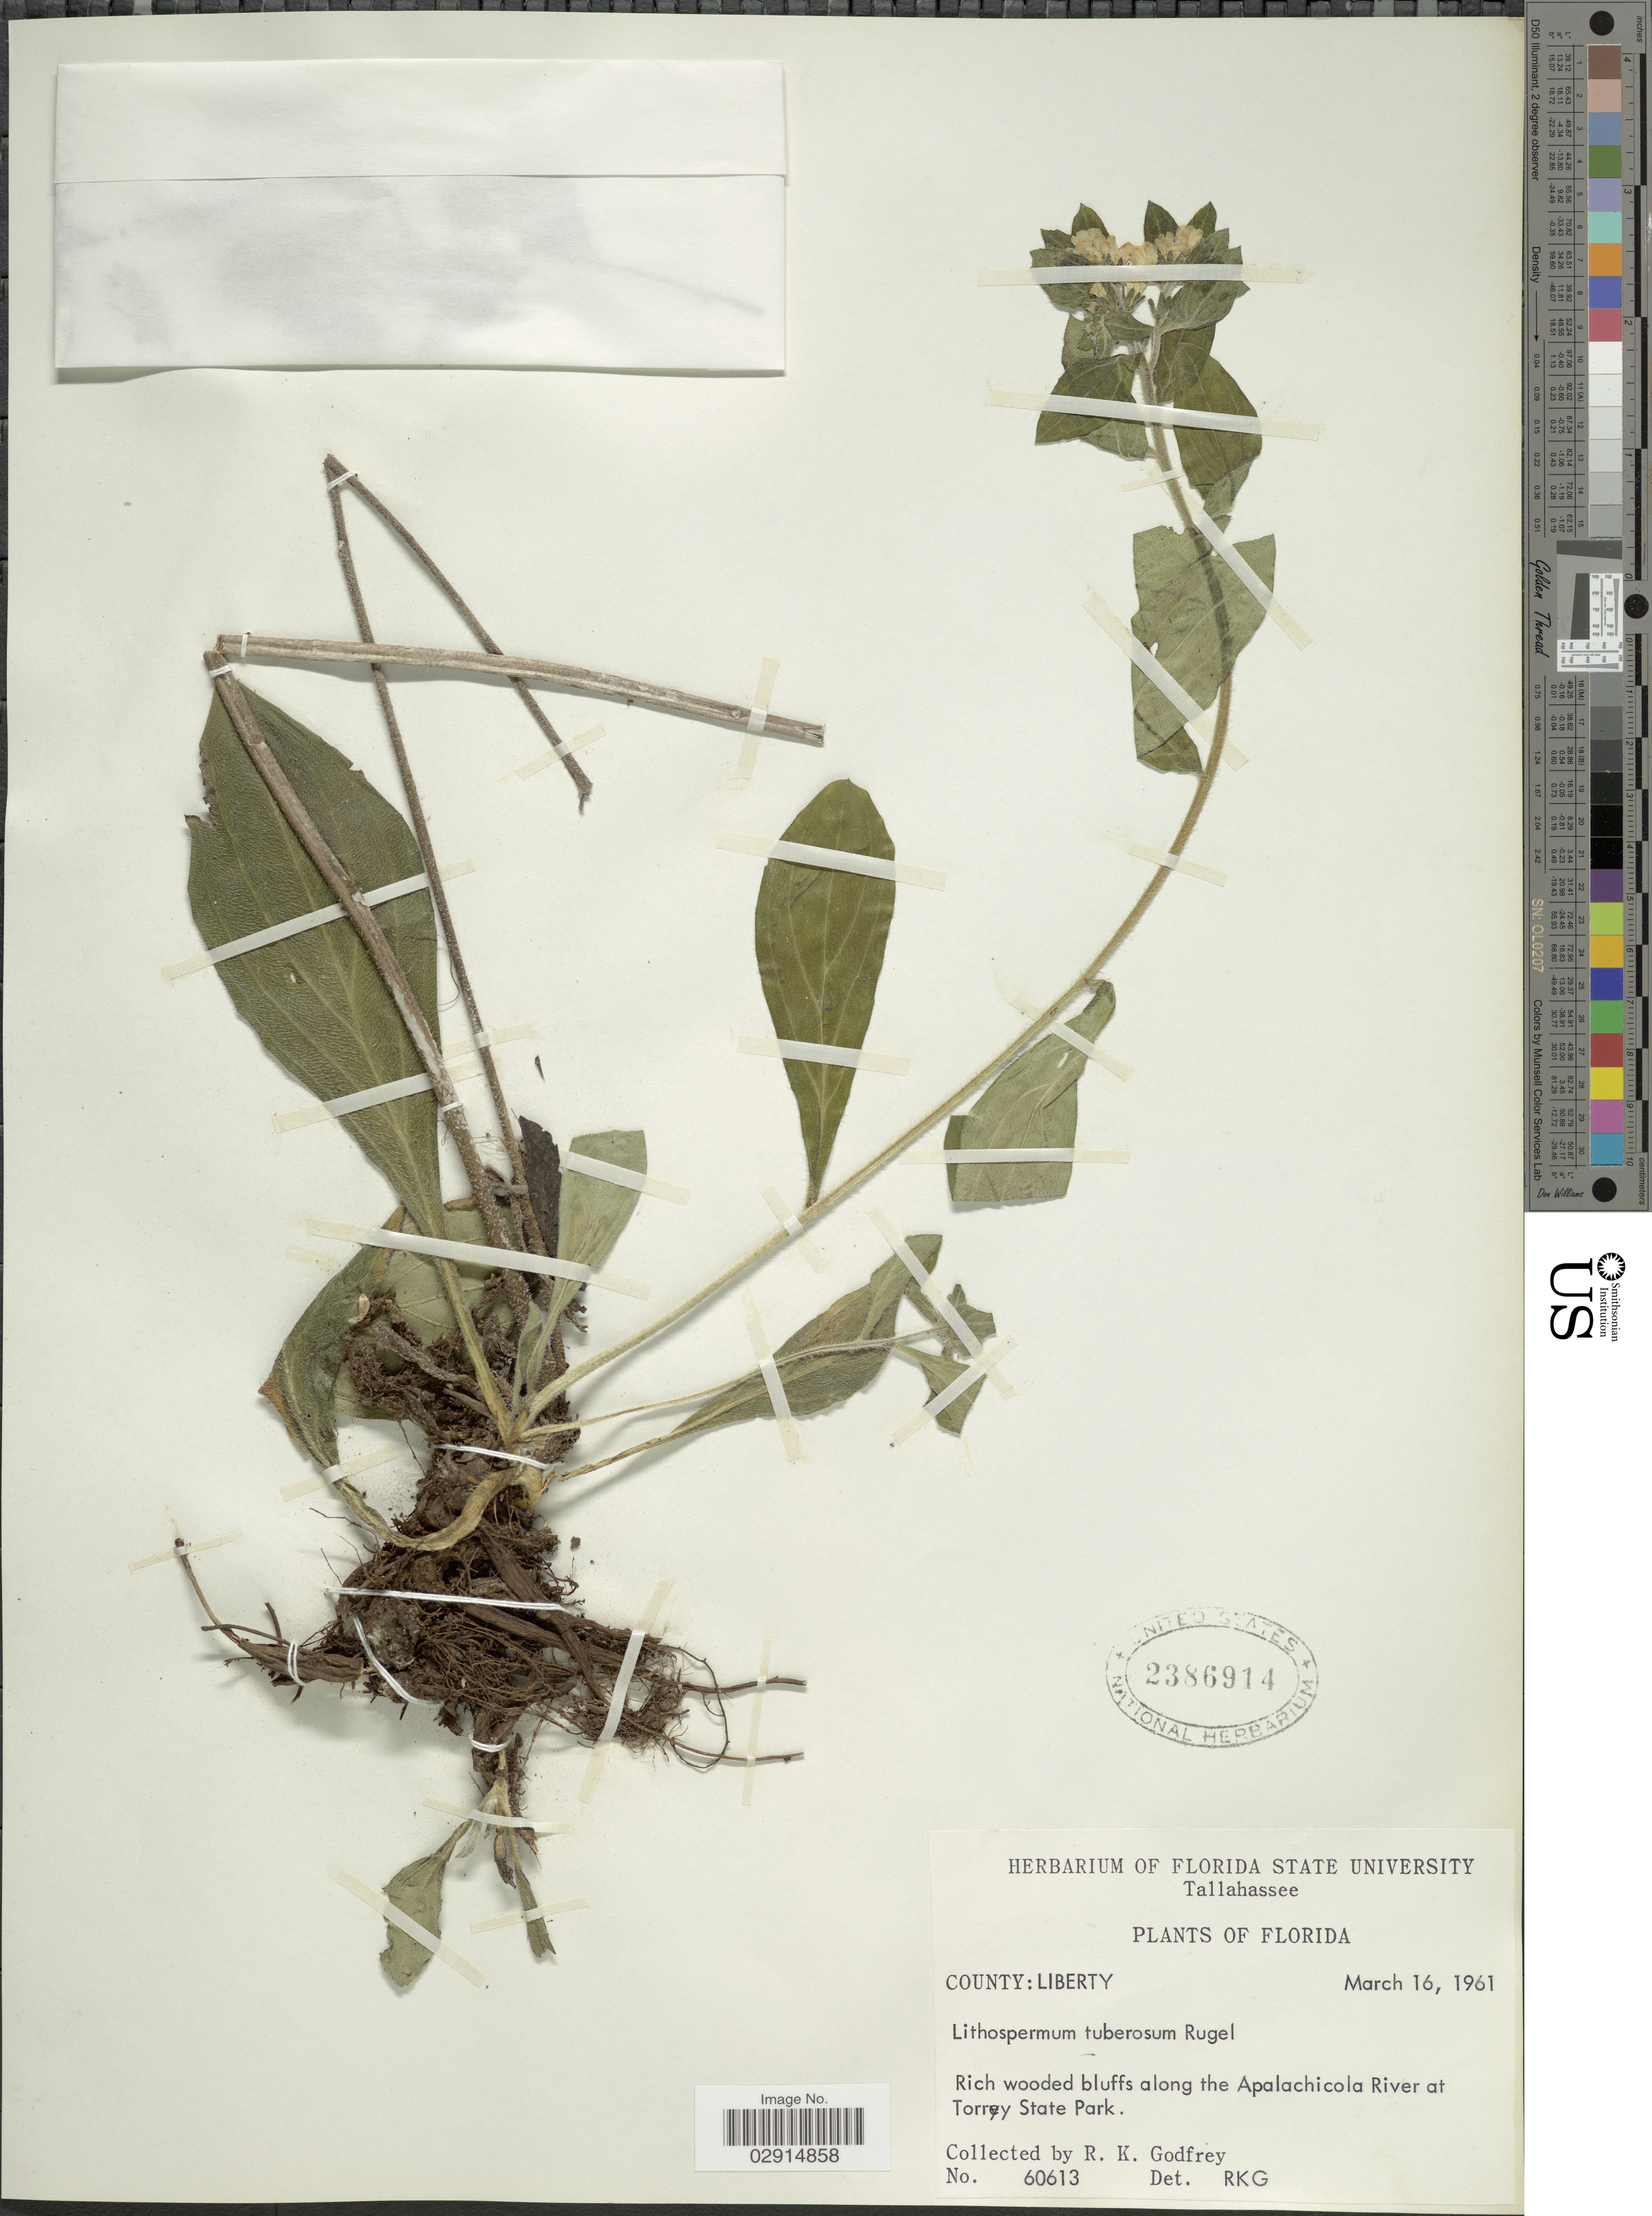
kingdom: Plantae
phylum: Tracheophyta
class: Magnoliopsida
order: Boraginales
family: Boraginaceae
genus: Lithospermum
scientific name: Lithospermum tuberosum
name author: Rugel ex DC.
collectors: R. K. Godfrey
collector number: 60613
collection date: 1961-03-16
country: United States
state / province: Florida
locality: Rich wooded bluffs along the Apalachicola River at Torry State Park. Tallahassee. County: Liberty.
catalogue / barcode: US 2386914